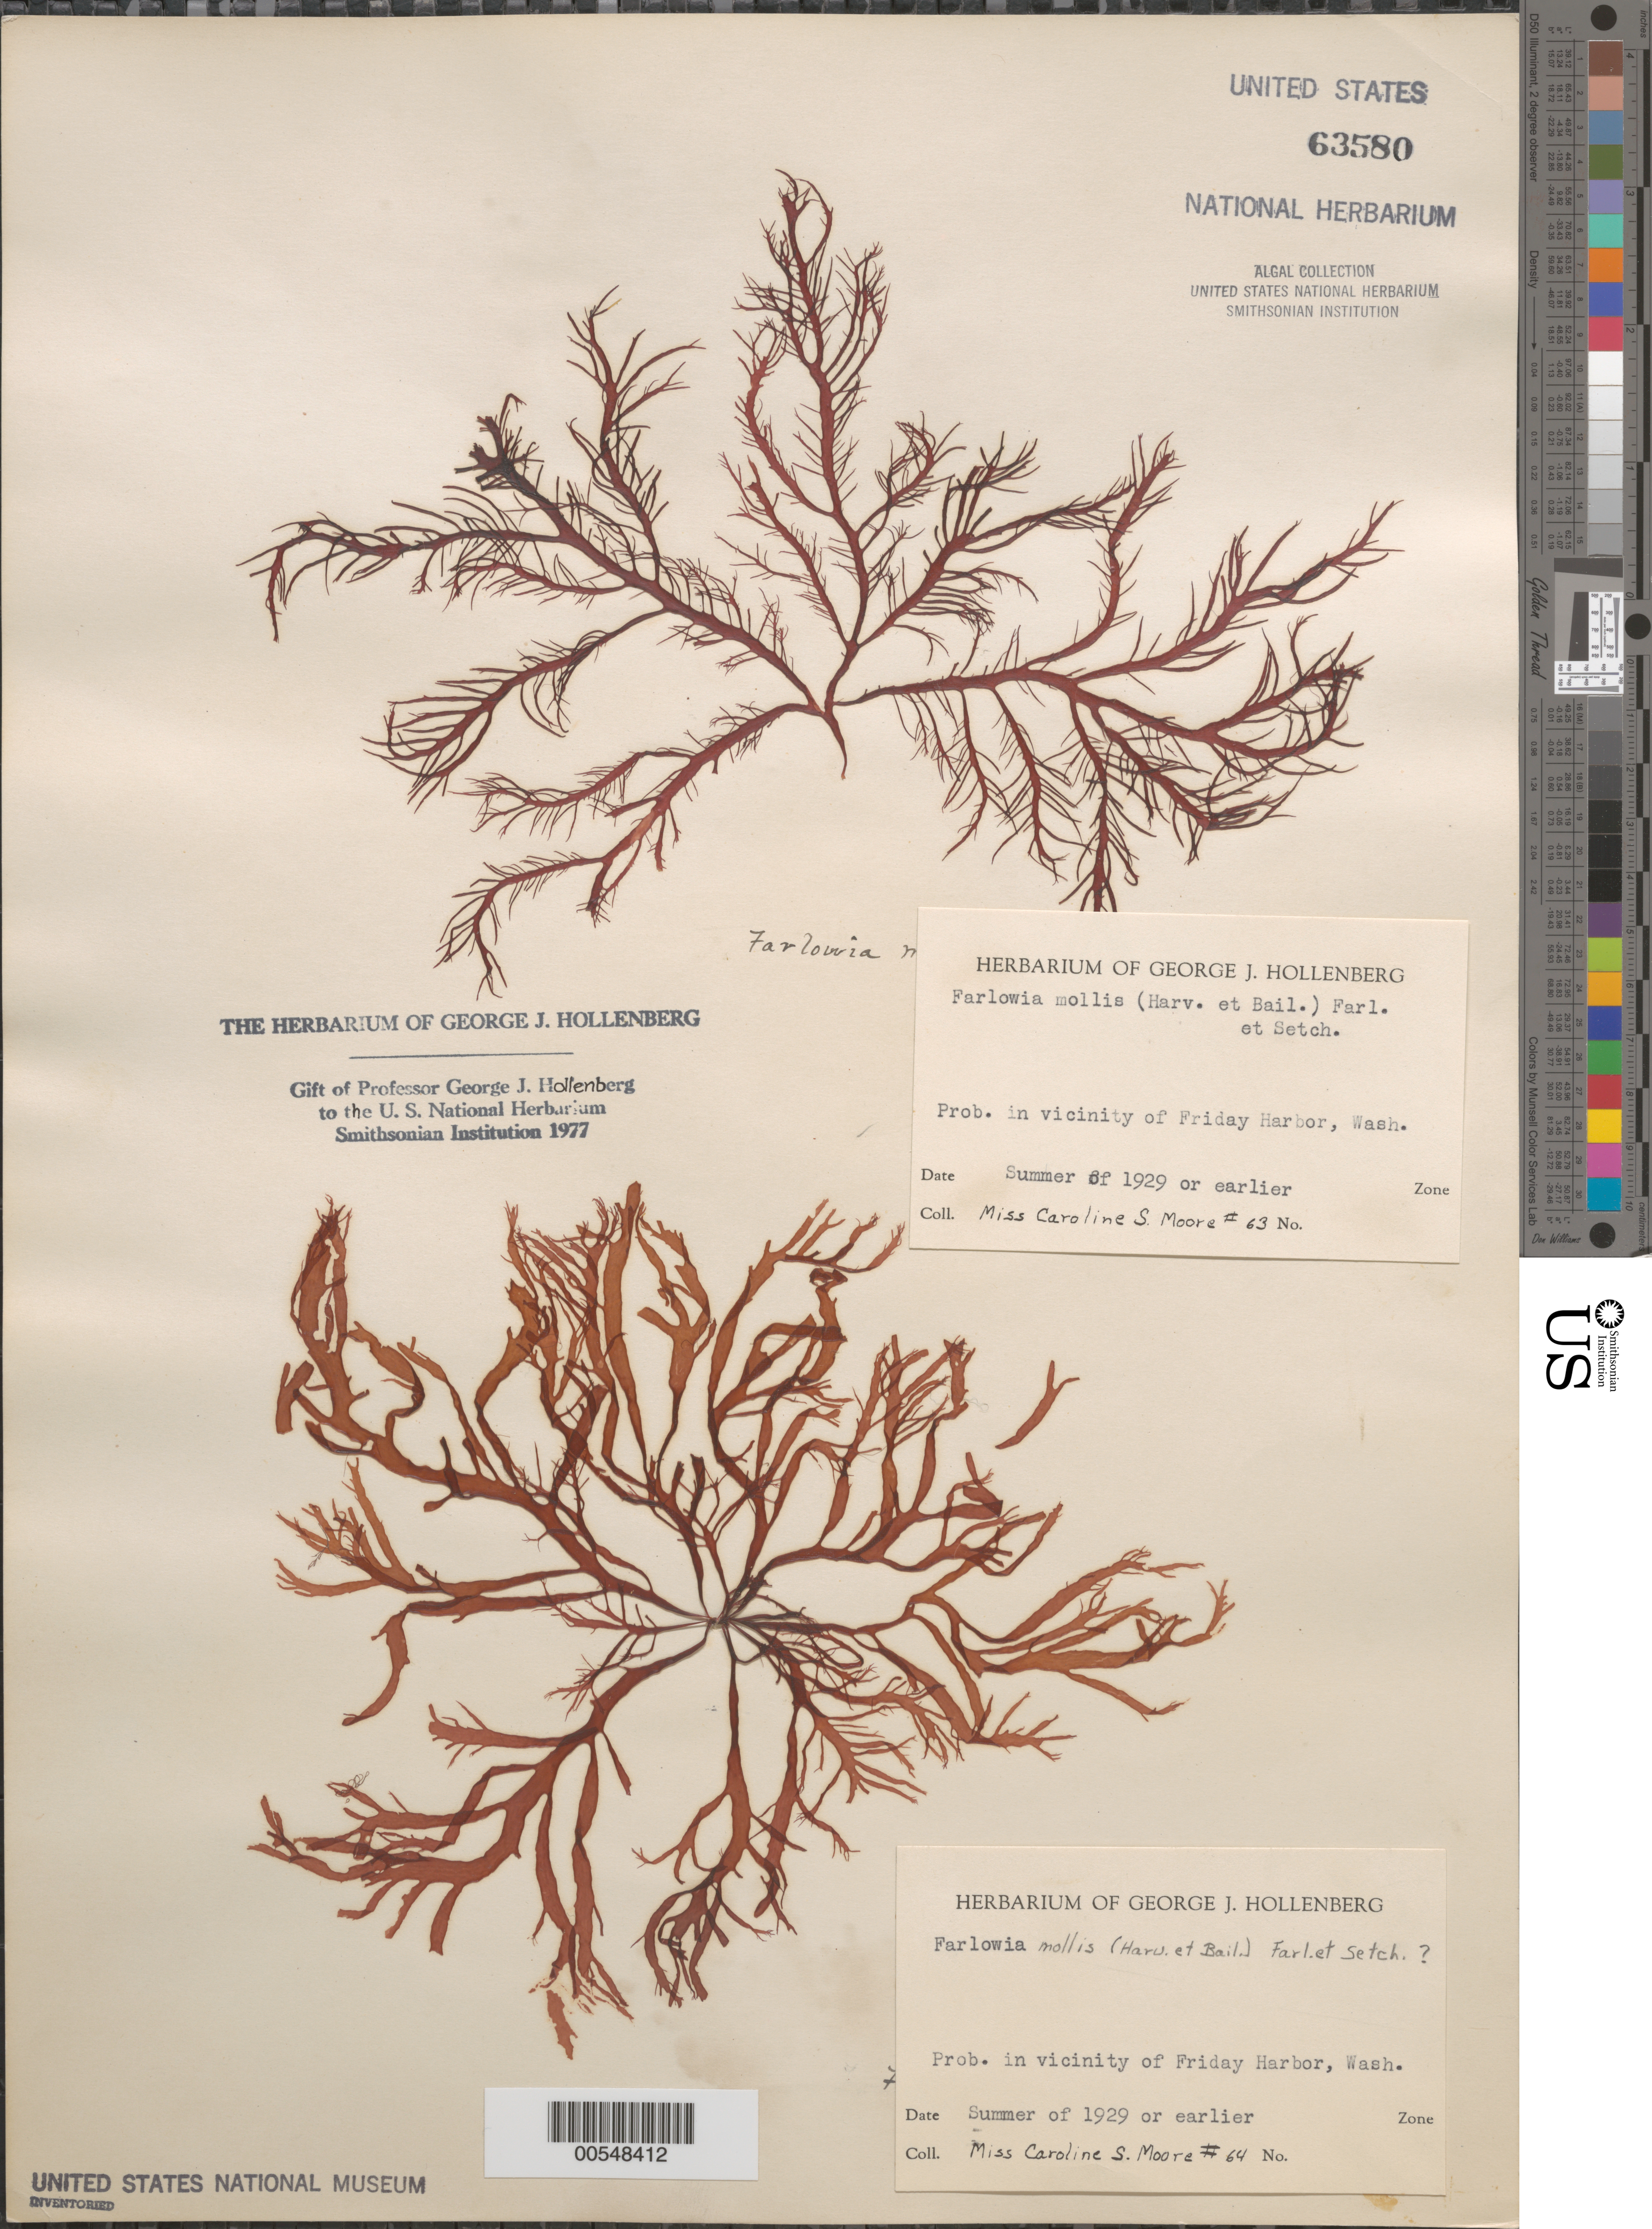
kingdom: Plantae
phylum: Rhodophyta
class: Florideophyceae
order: Gigartinales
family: Dumontiaceae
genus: Farlowia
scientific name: Farlowia mollis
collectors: C. Moore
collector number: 63 & 64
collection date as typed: Sum 1929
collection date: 1929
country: United States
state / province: Washington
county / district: San Juan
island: San Juan Island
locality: Probably Friday Harbor area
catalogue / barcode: US 63580